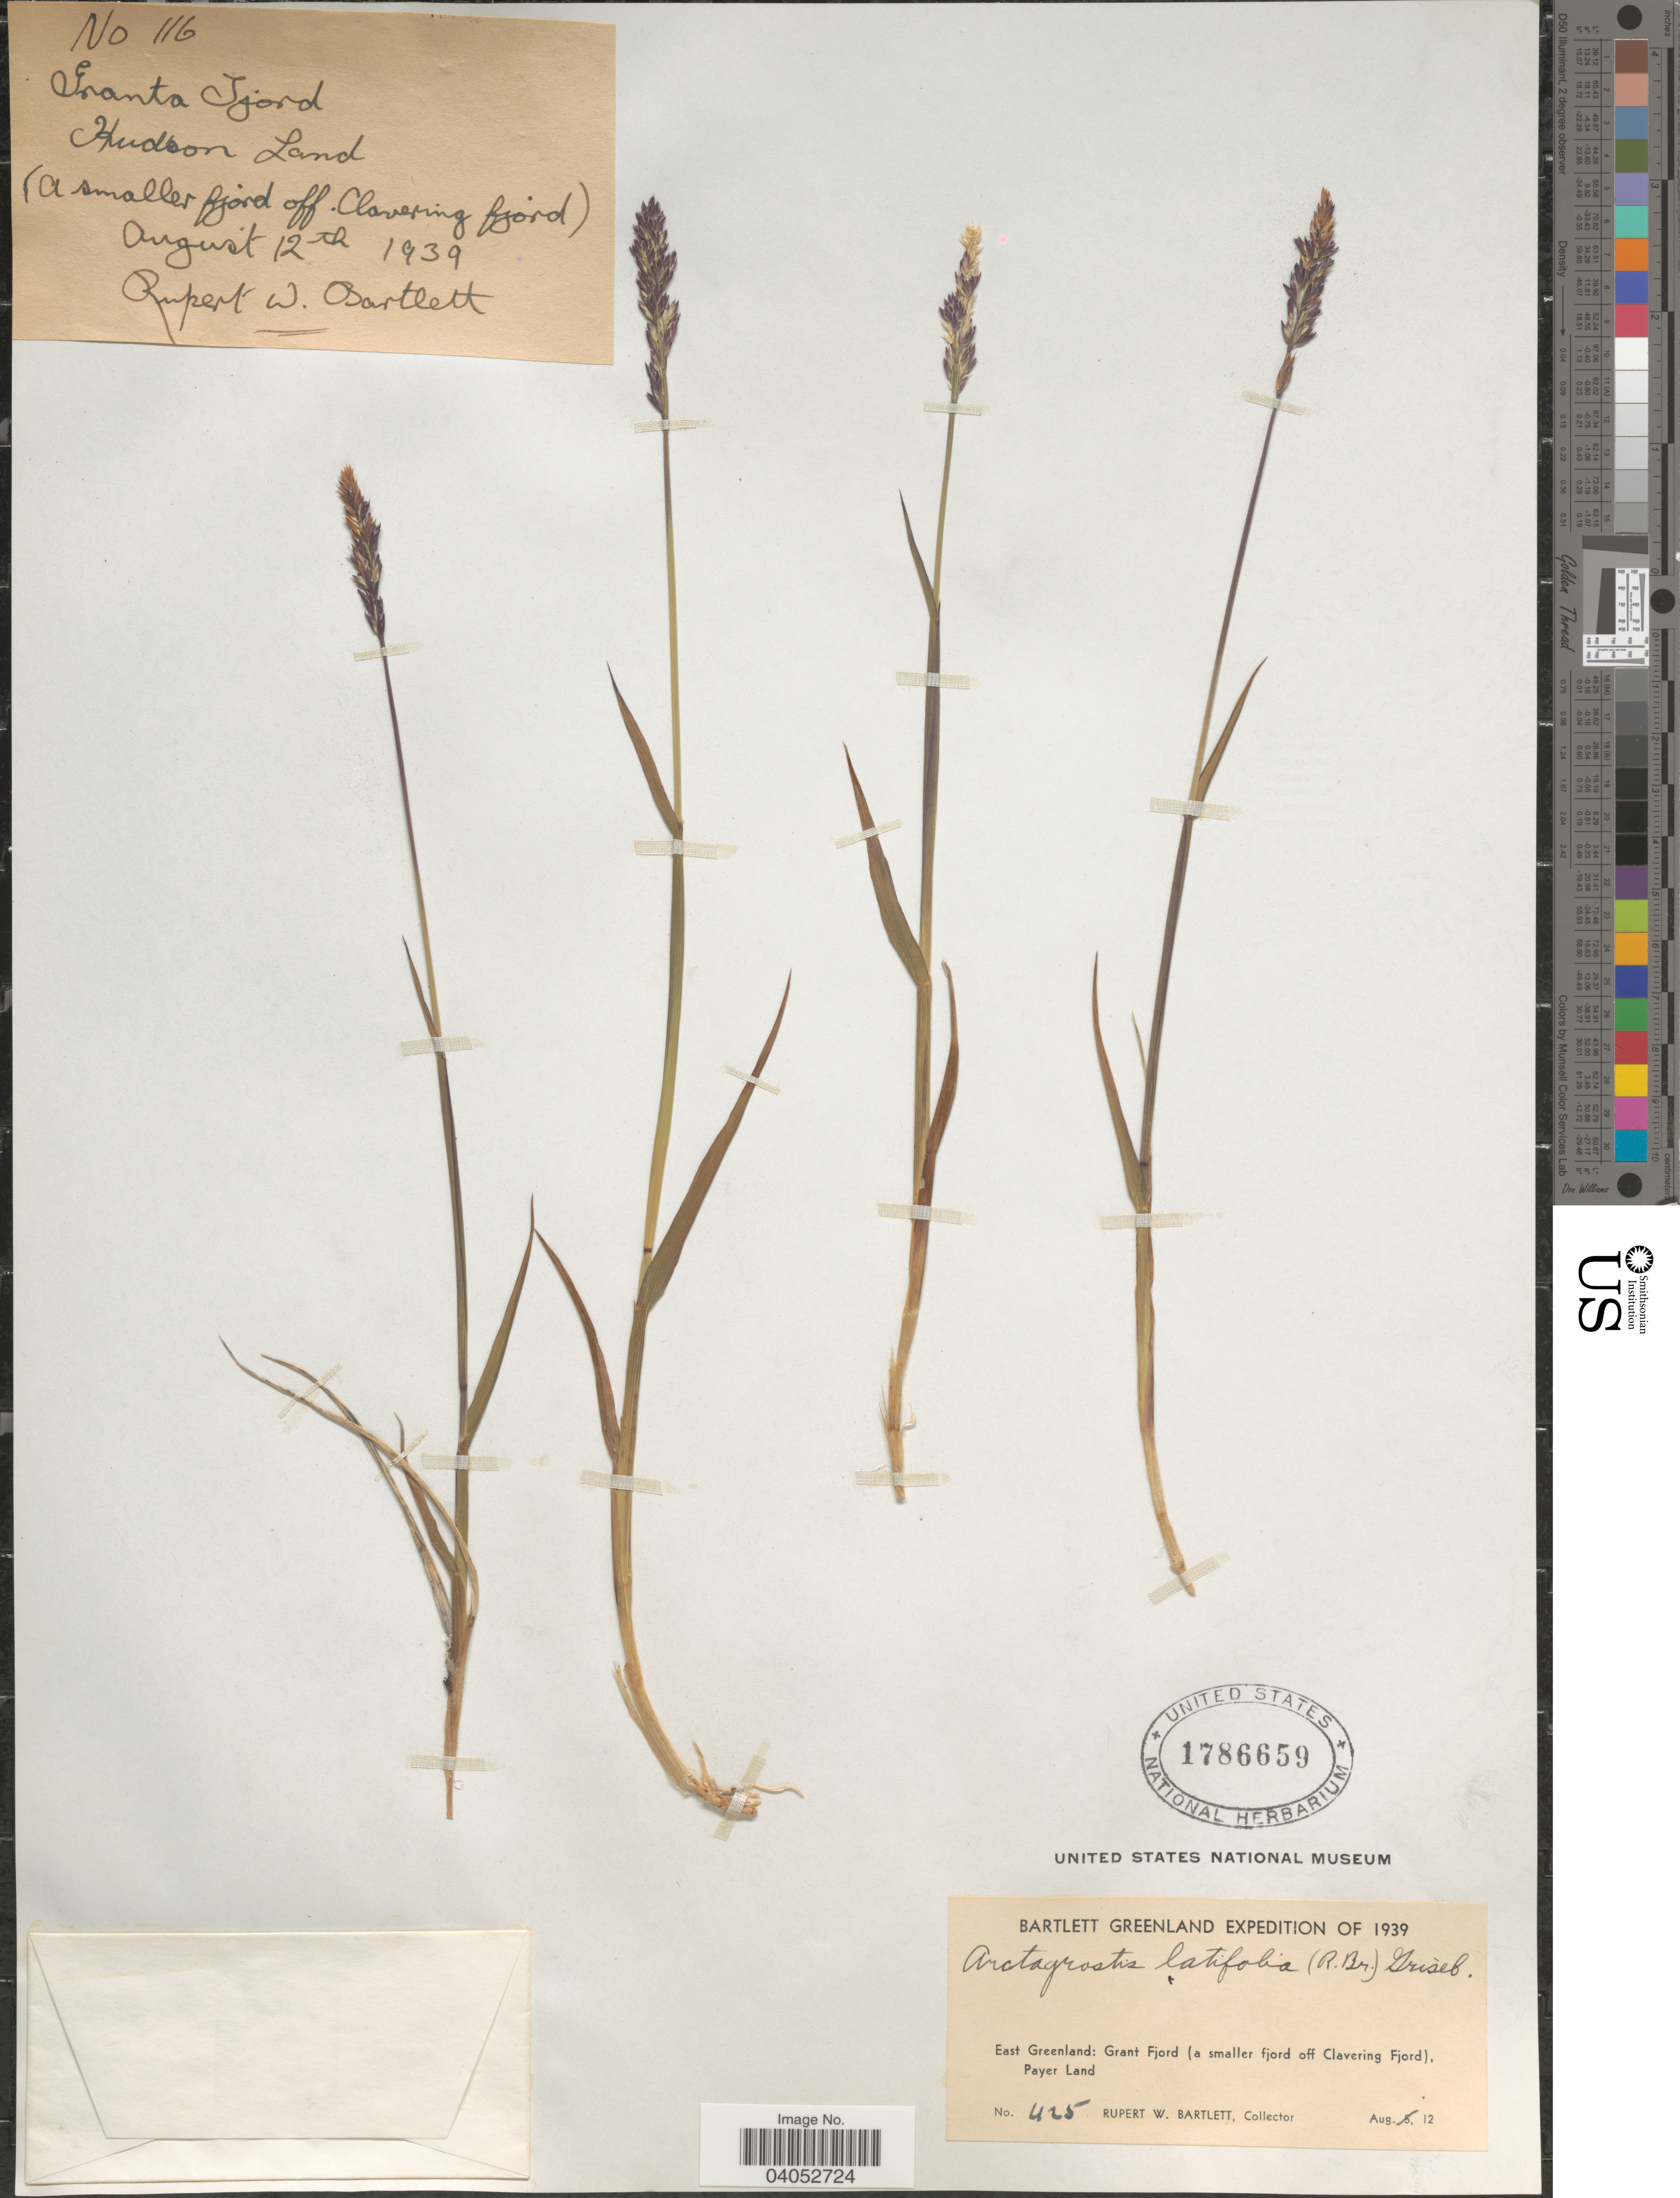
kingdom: Plantae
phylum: Tracheophyta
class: Liliopsida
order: Poales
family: Poaceae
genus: Arctagrostis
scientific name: Arctagrostis latifolia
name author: (R. Br.) Griseb.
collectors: R. W. Bartlett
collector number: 425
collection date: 1939-08-12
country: Greenland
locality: East Greenland: Grant Fjord (a smaller fjord off Clavering Fjord), Payer Land. Granta Fjord, Hudson Land.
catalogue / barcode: US 1786659